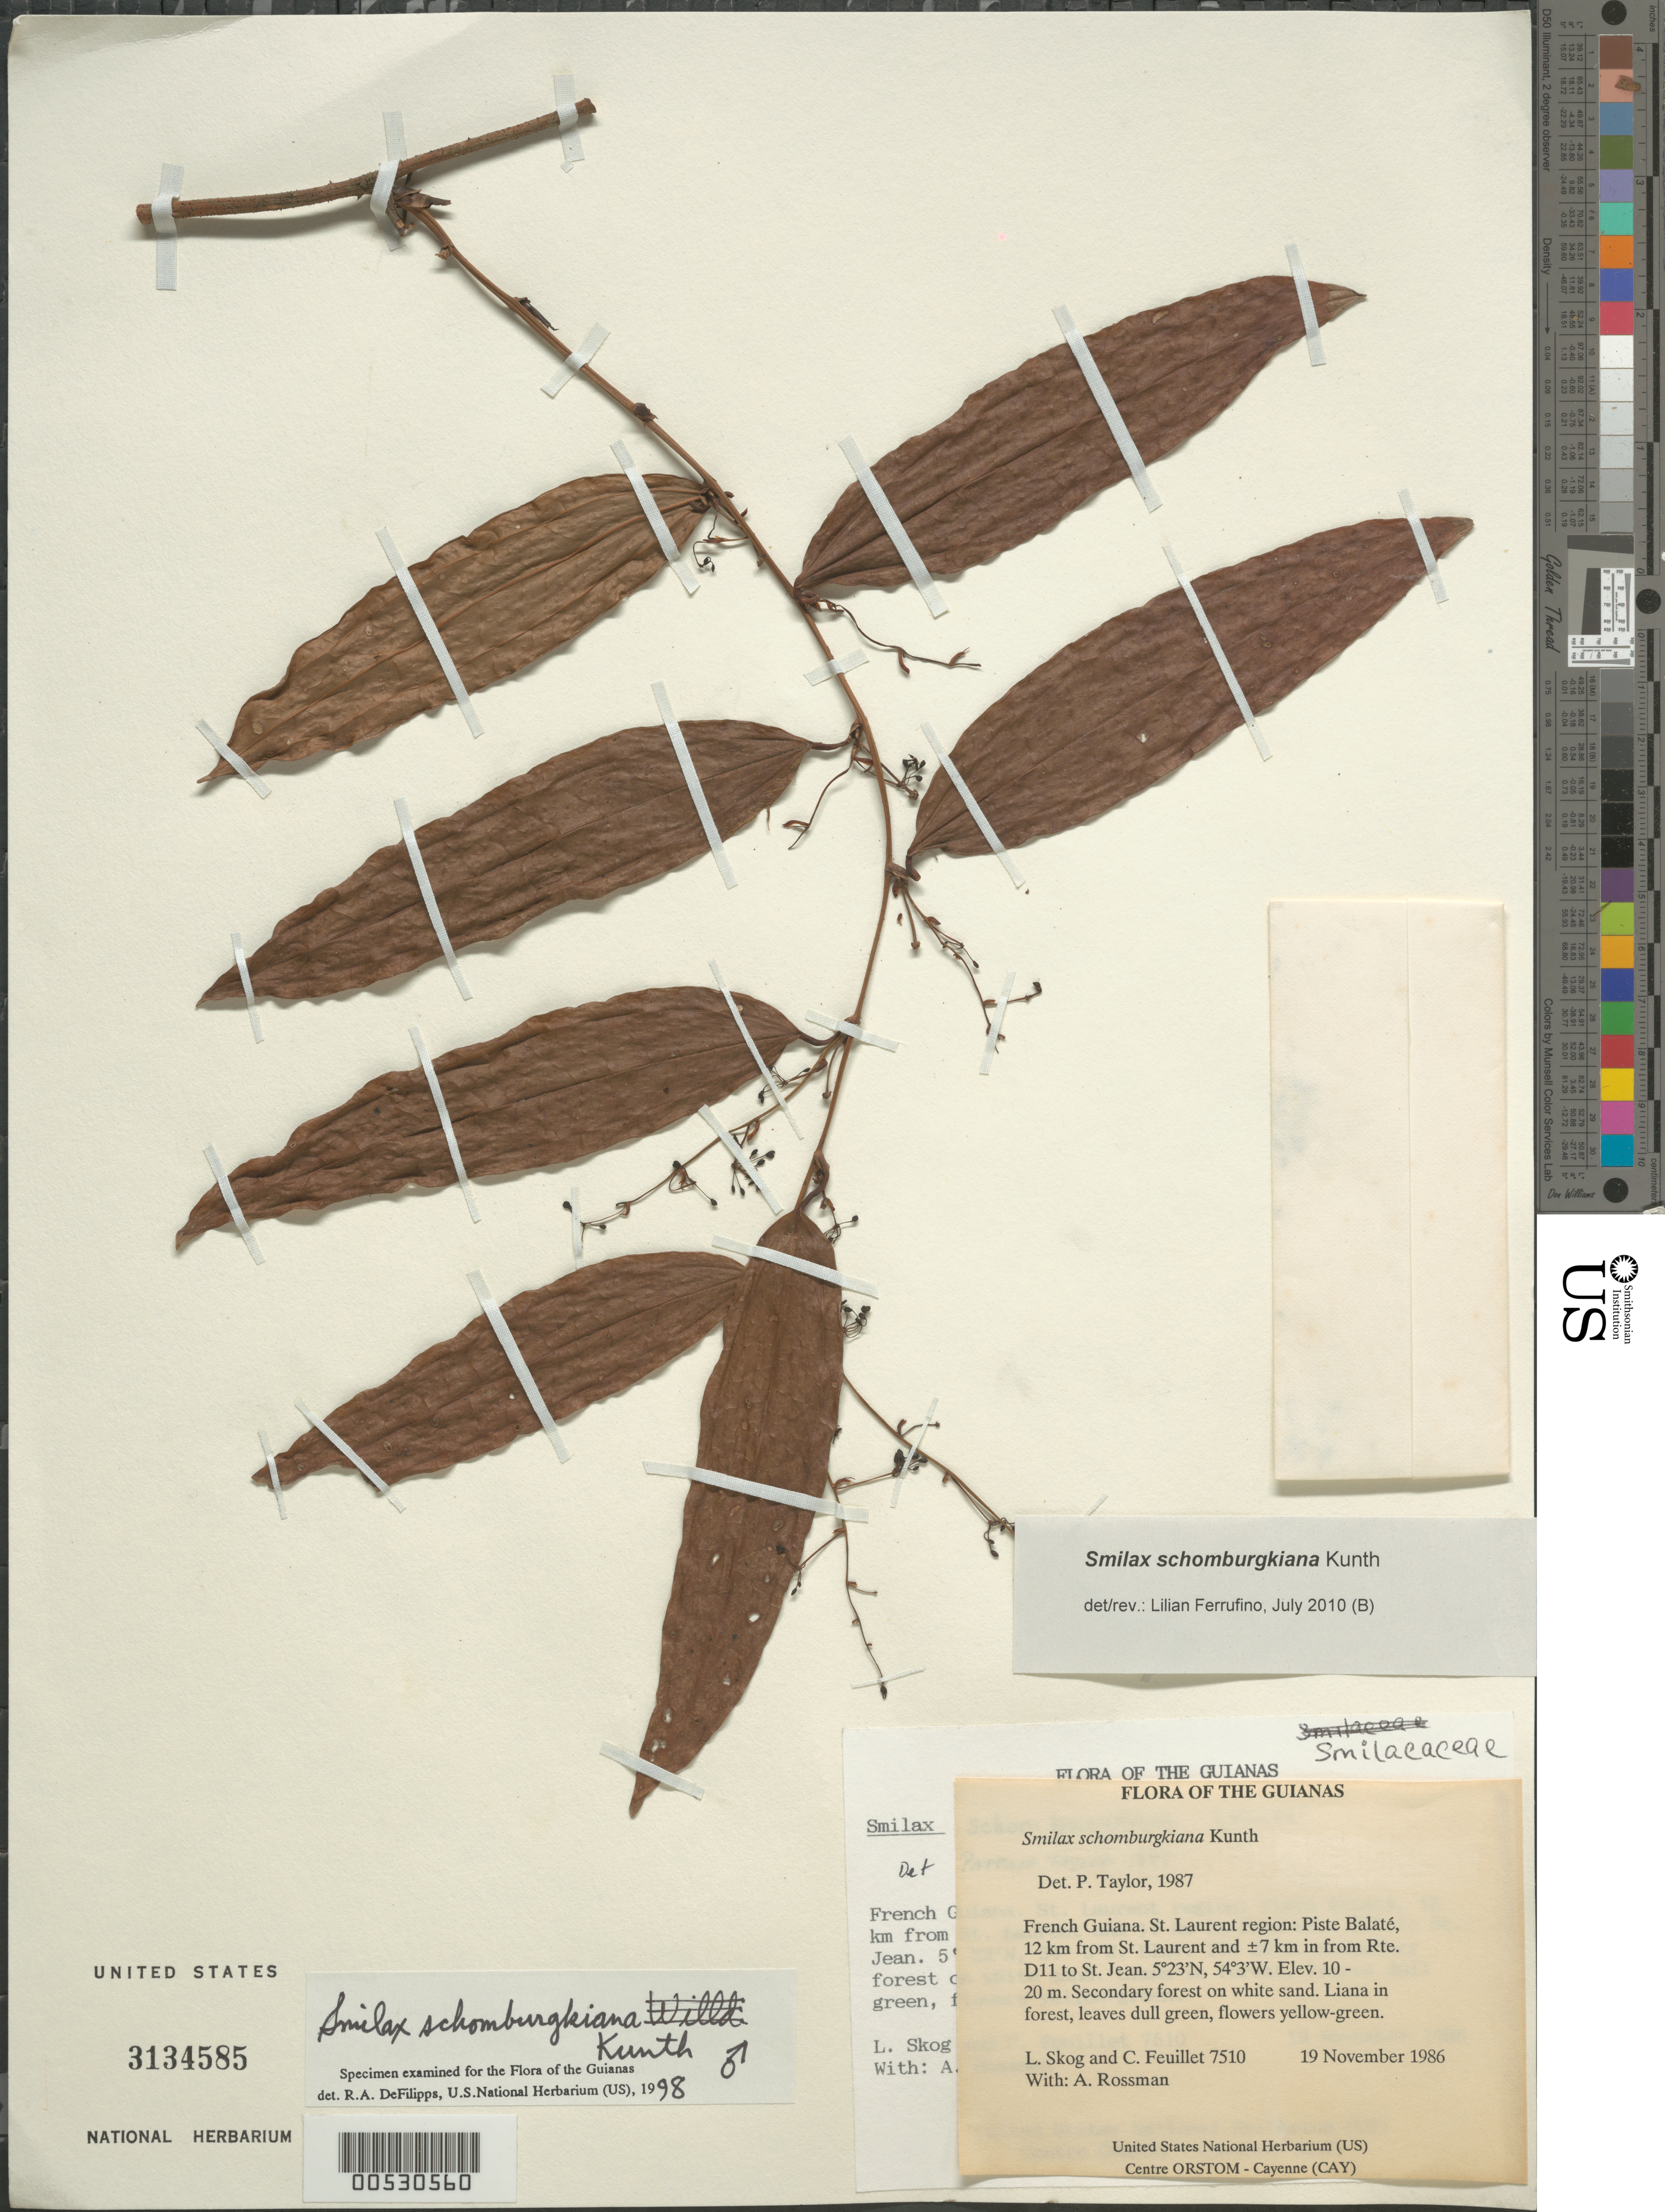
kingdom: Plantae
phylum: Tracheophyta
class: Liliopsida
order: Liliales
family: Smilacaceae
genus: Smilax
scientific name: Smilax schomburgkiana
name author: Kunth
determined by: DeFilipps, R. A.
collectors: L. E. Skog, C. Feuillet & A. Rossman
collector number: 7510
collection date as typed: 19 November 1986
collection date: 1986-11-19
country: French Guiana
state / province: Saint-Laurent-du-Maroni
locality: Piste Balaté, 12 km from St. Laurent and ±7 km in from Rte. D11 to St. Jean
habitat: Secondary forest on white sand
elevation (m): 10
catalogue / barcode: US 3134585